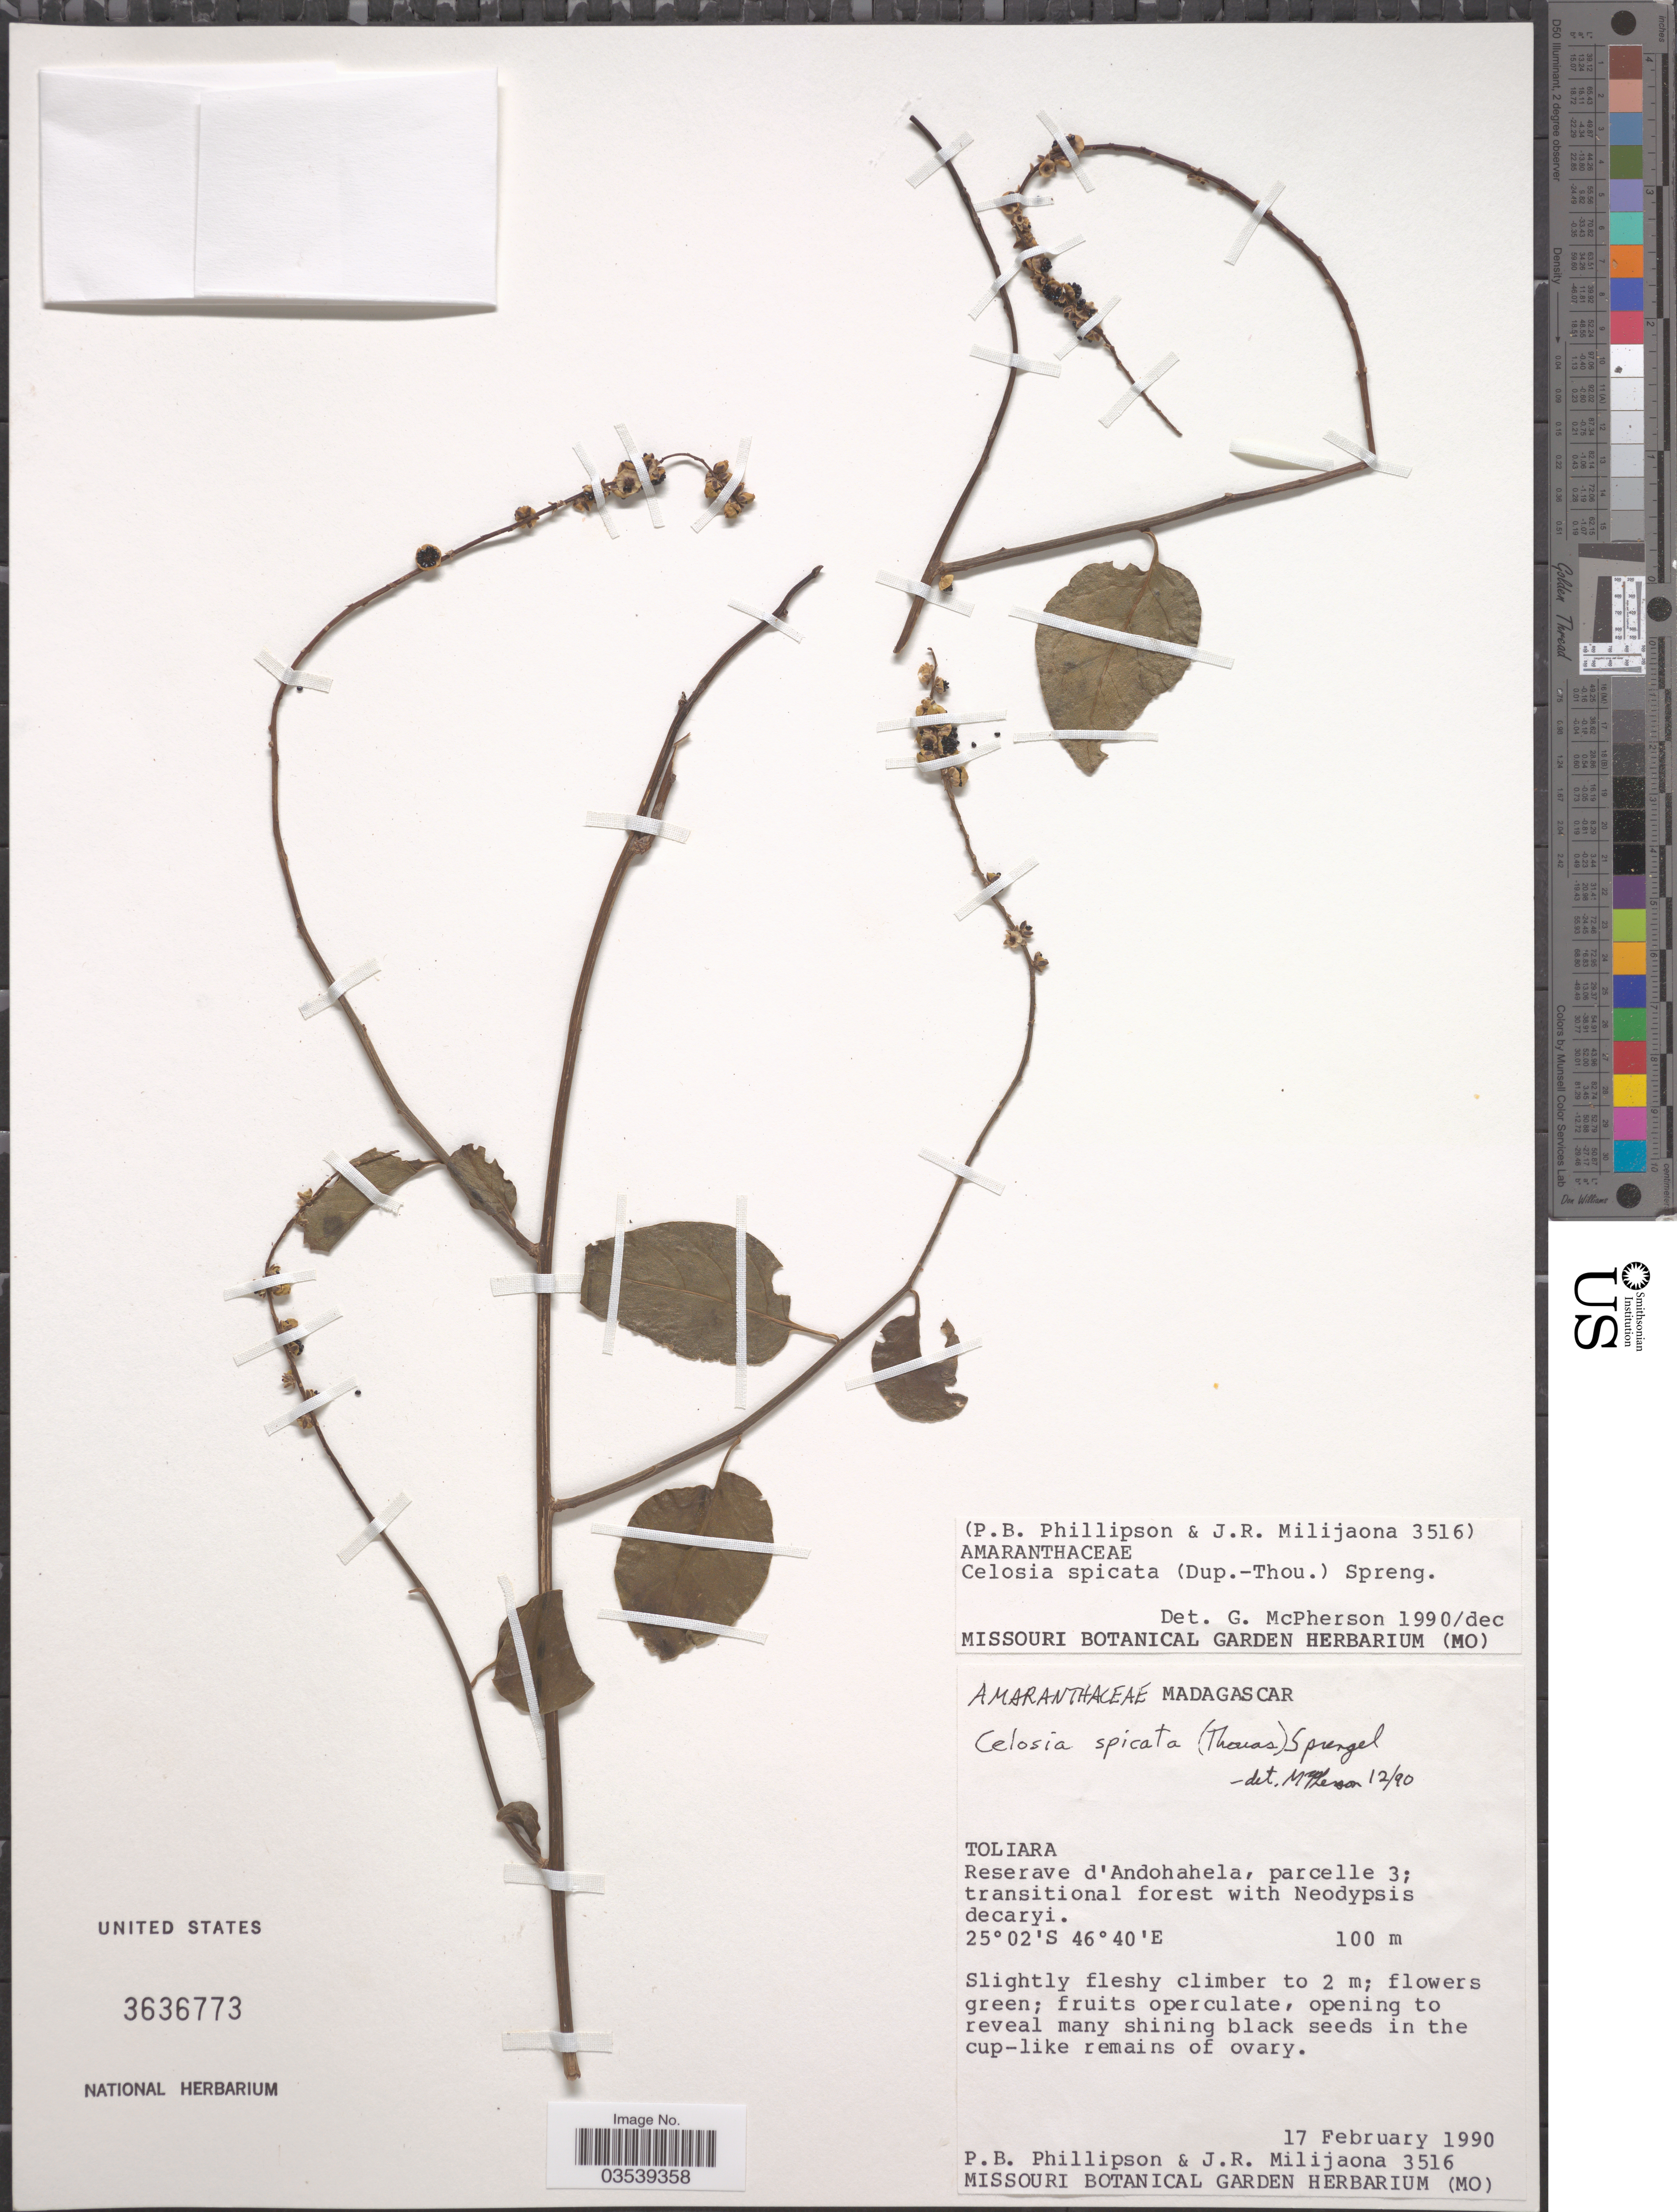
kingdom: Plantae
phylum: Tracheophyta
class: Magnoliopsida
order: Caryophyllales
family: Amaranthaceae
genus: Deeringia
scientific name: Deeringia spicata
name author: (Thouars) Schinz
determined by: McPherson, G. D., (MO), Missouri Botanical Garden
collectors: P. B. Phillipson & J. R. Milijaona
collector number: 3516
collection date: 1990-02-17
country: Madagascar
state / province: Anosy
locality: Reserave d'Andohahela, parcelle 3; transitional forest.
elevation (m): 100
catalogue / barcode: US 3636773